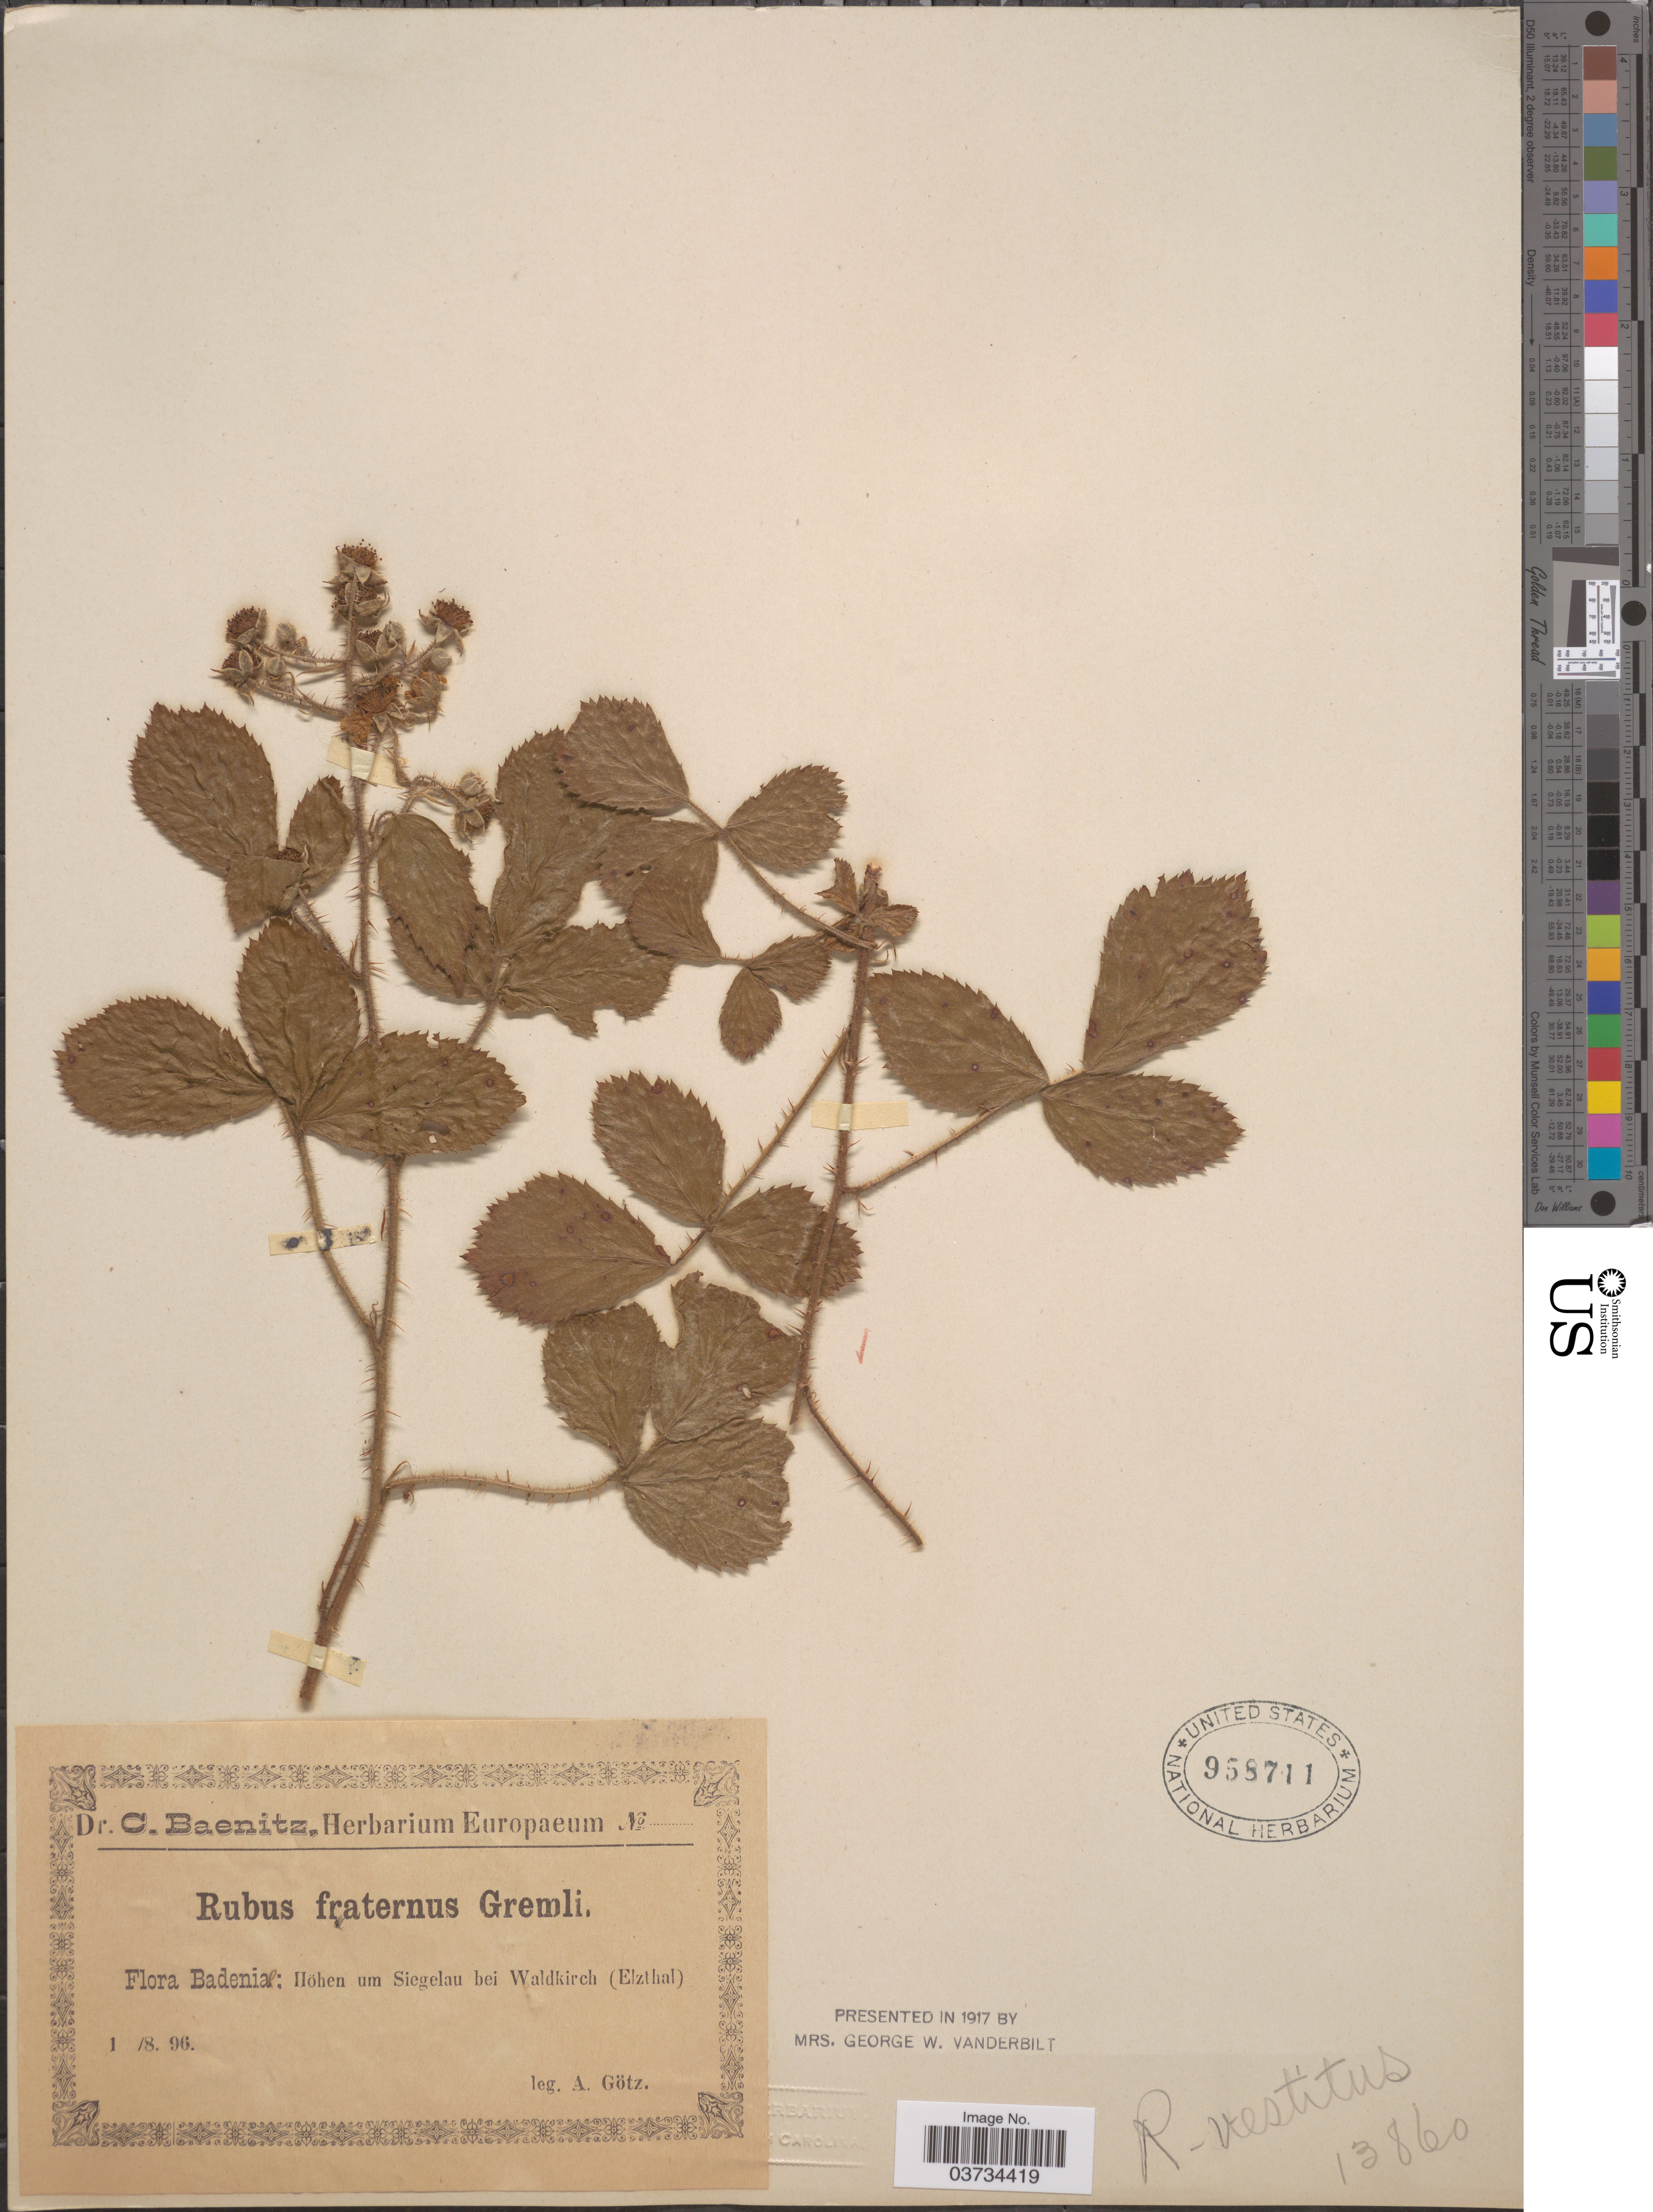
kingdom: Plantae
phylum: Tracheophyta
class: Magnoliopsida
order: Rosales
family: Rosaceae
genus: Rubus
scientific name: Rubus fraternus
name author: Gremli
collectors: A. Götz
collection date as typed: Transcribed d/m/y: 1/8/96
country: Germany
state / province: Baden-Württemberg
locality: Badeniae: Höhen um Siegelau bei Waldkirch (Elzthal).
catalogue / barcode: US 958711